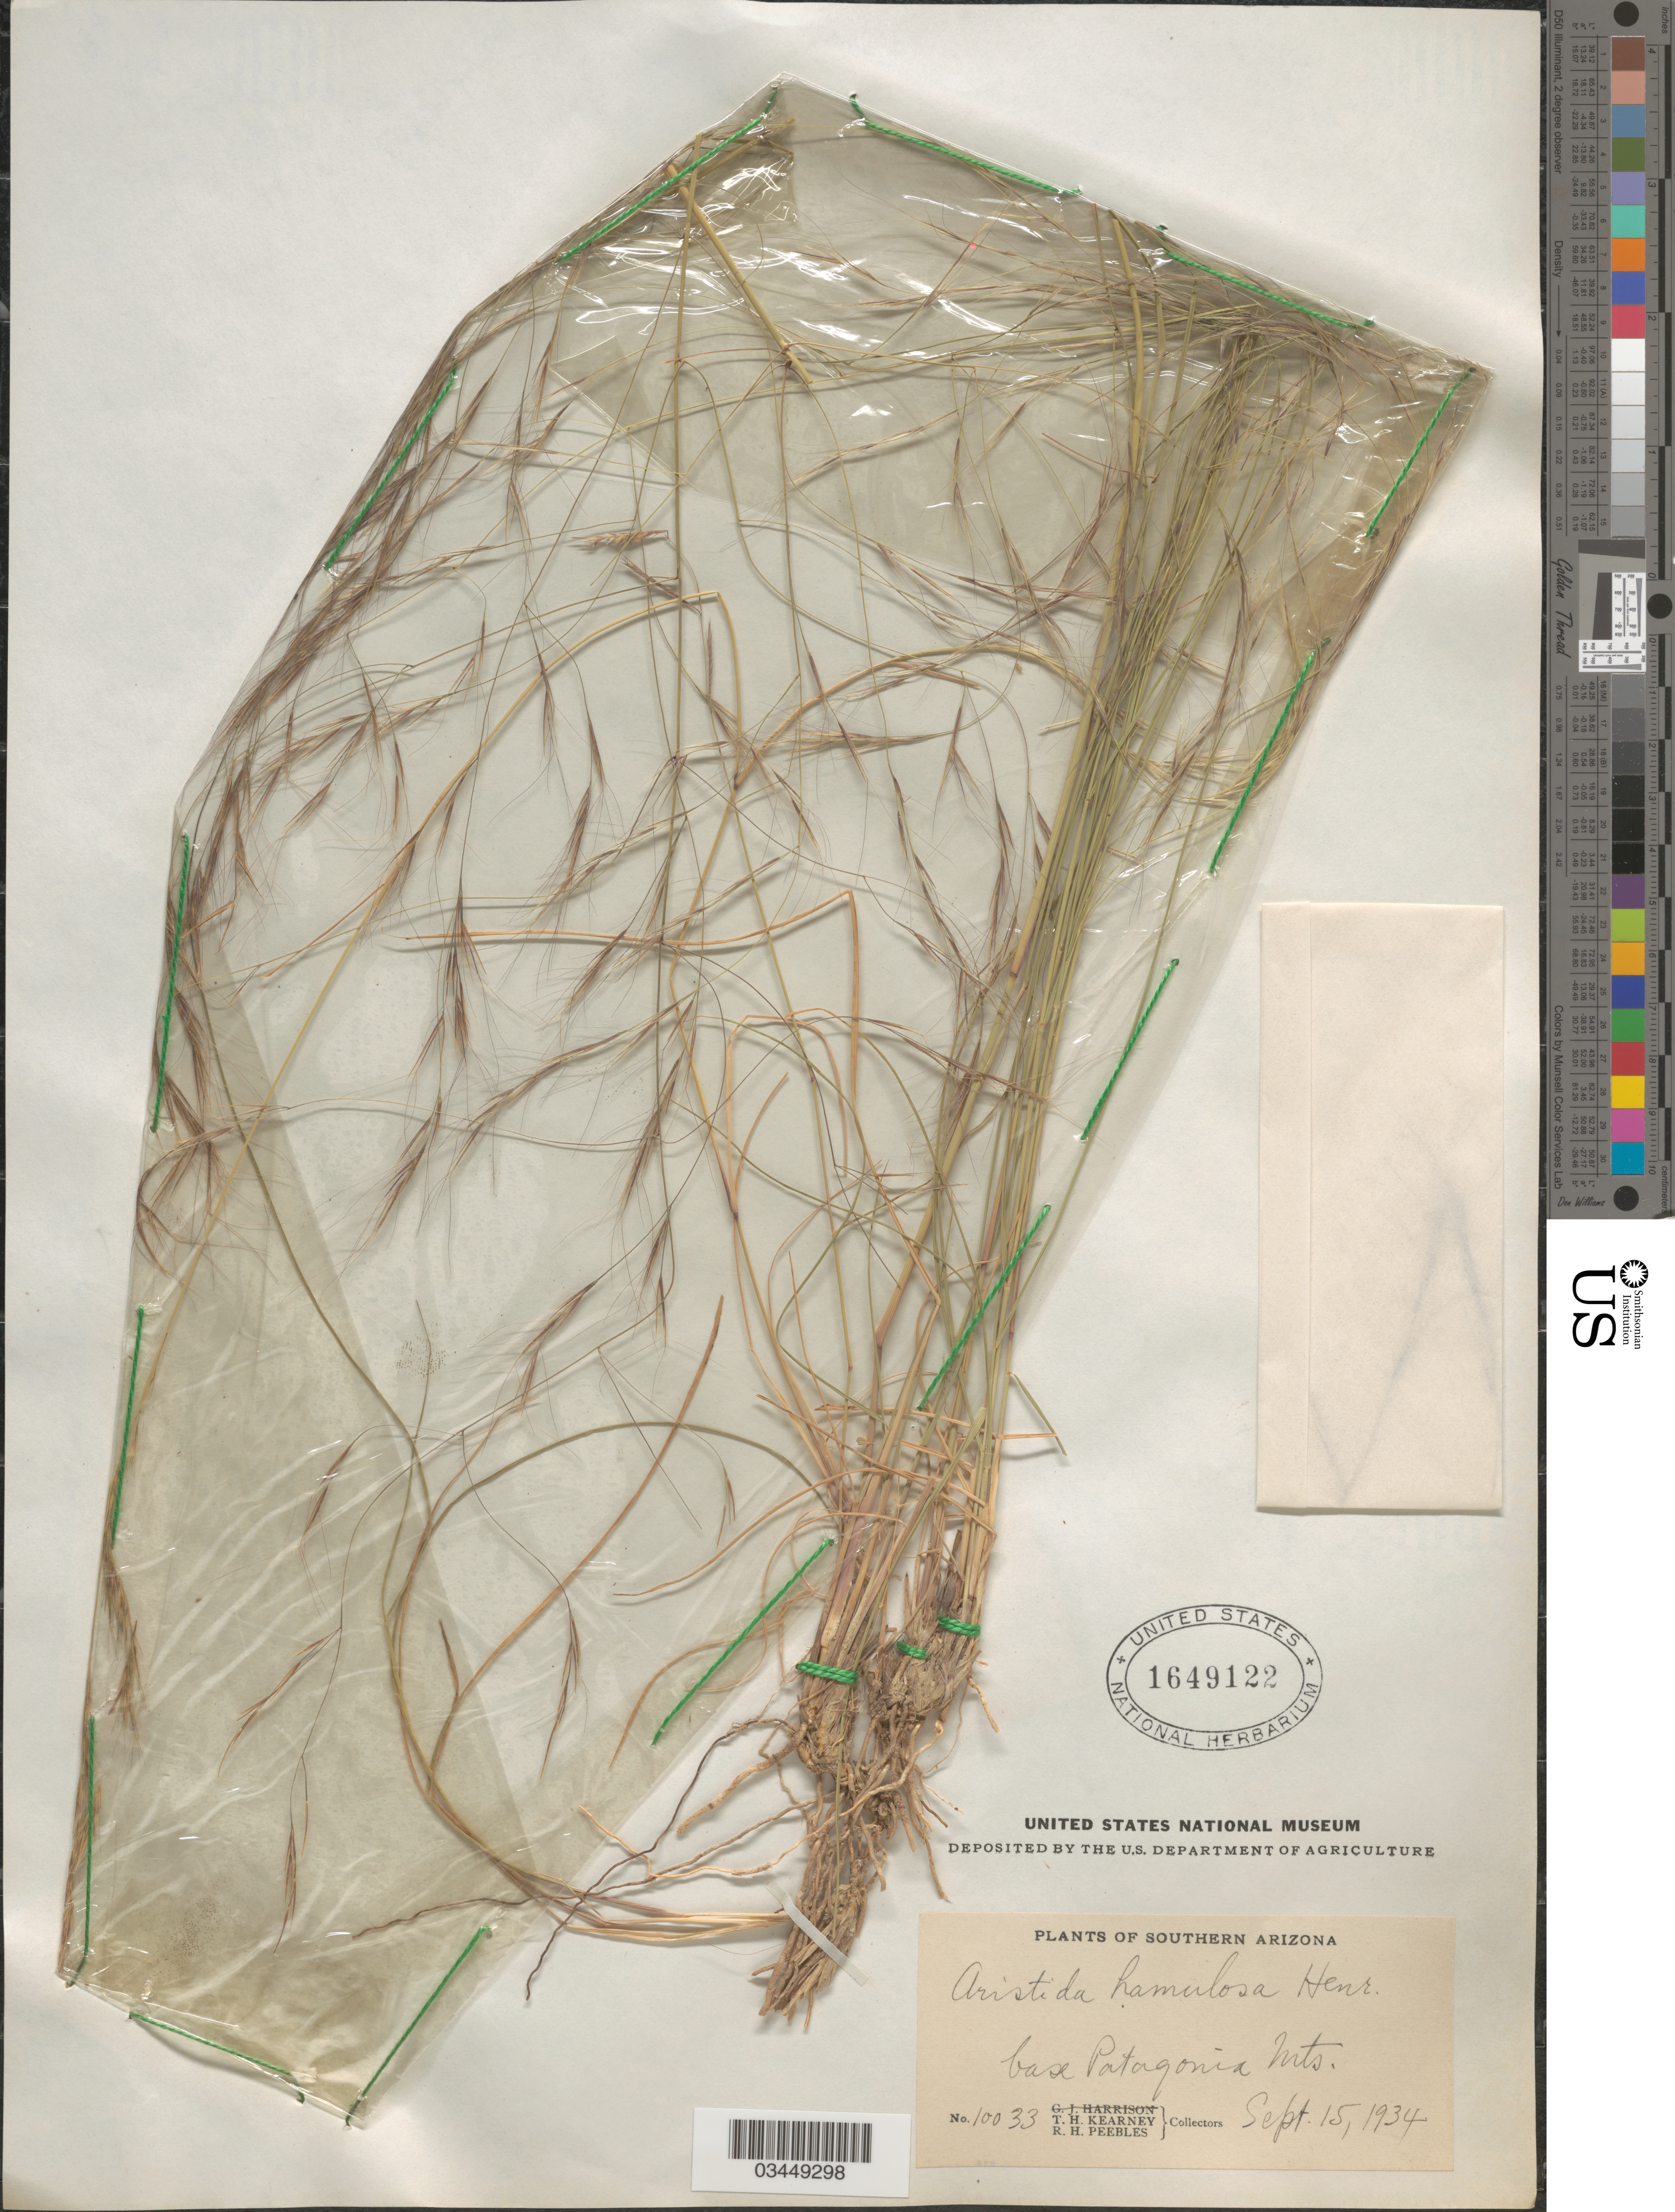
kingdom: Plantae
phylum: Tracheophyta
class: Liliopsida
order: Poales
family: Poaceae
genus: Aristida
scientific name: Aristida hamulosa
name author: Henr.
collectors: T. H. Kearney & R. H. Peebles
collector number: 10033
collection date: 1934-09-15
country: United States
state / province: Arizona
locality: Southern Arizona. Base Patagonia Mts.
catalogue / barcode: US 1649122